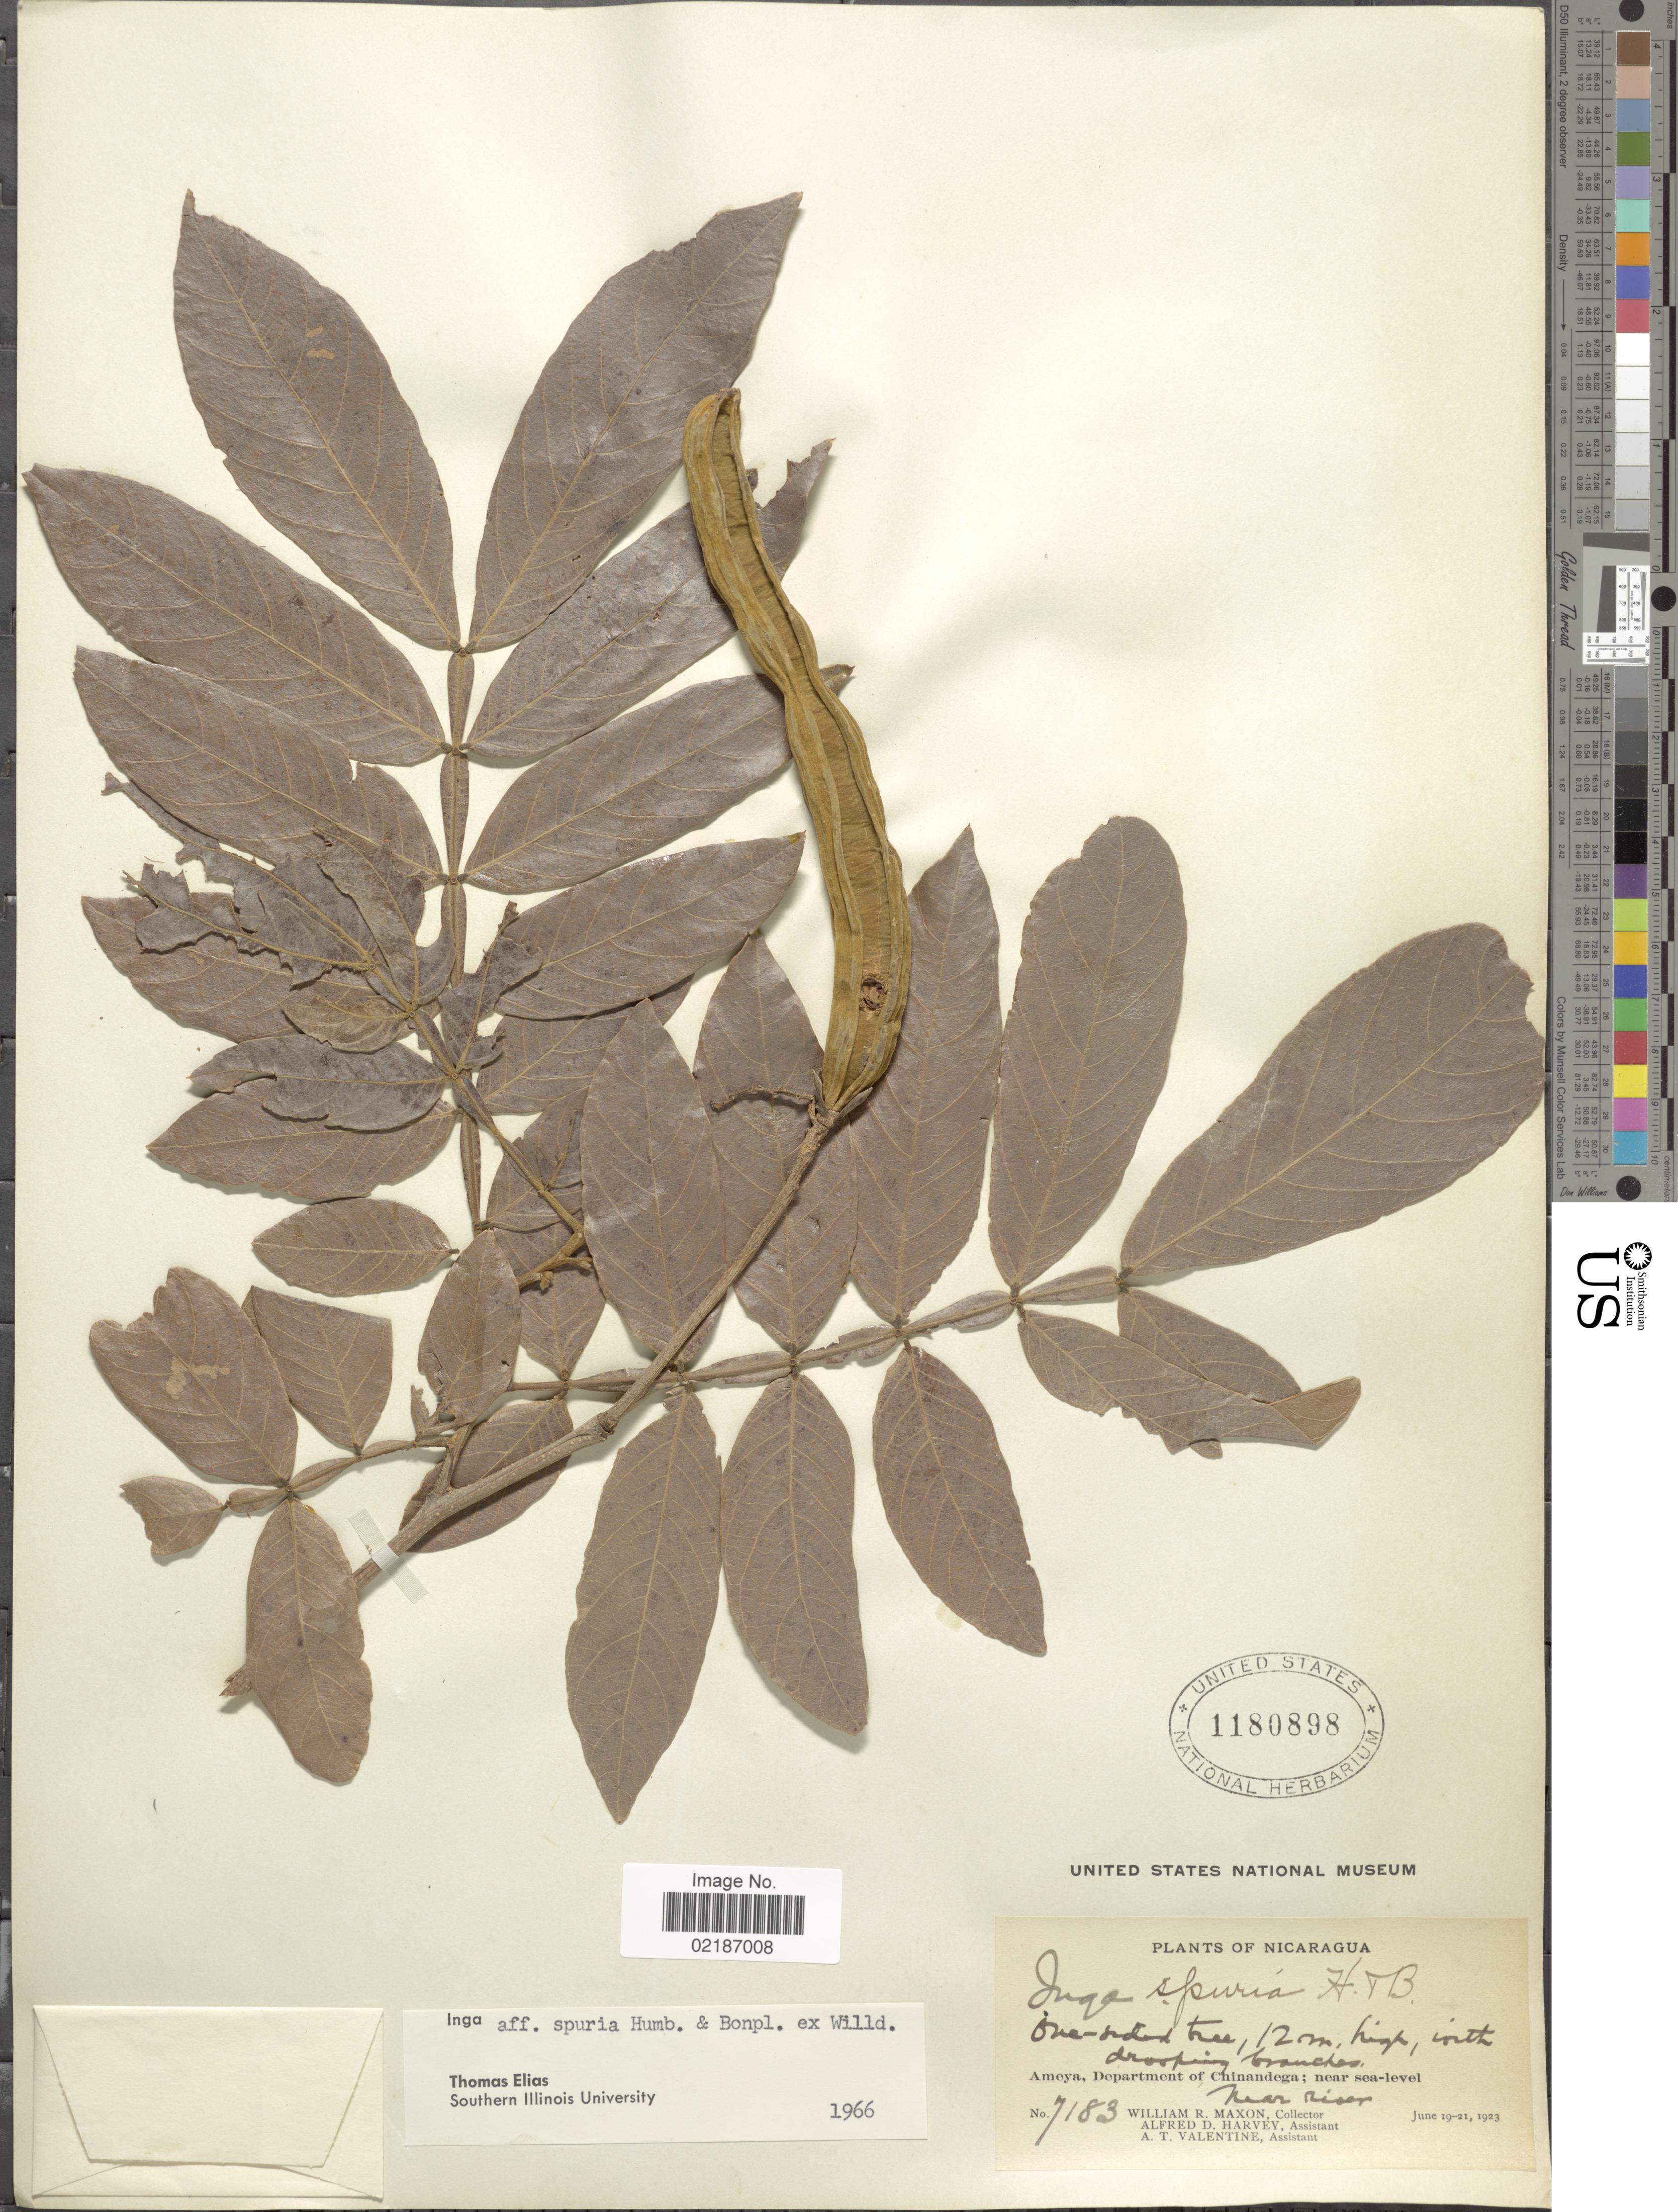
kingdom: Plantae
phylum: Tracheophyta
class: Magnoliopsida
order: Fabales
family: Fabaceae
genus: Inga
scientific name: Inga vera subsp. vera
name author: Willd.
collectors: W. R. Maxon, A. D. Harvey & A. Valentine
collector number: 7183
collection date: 1923-06-19/1923-06-21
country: Nicaragua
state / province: Chinandega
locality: Ameya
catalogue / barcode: US 1180898